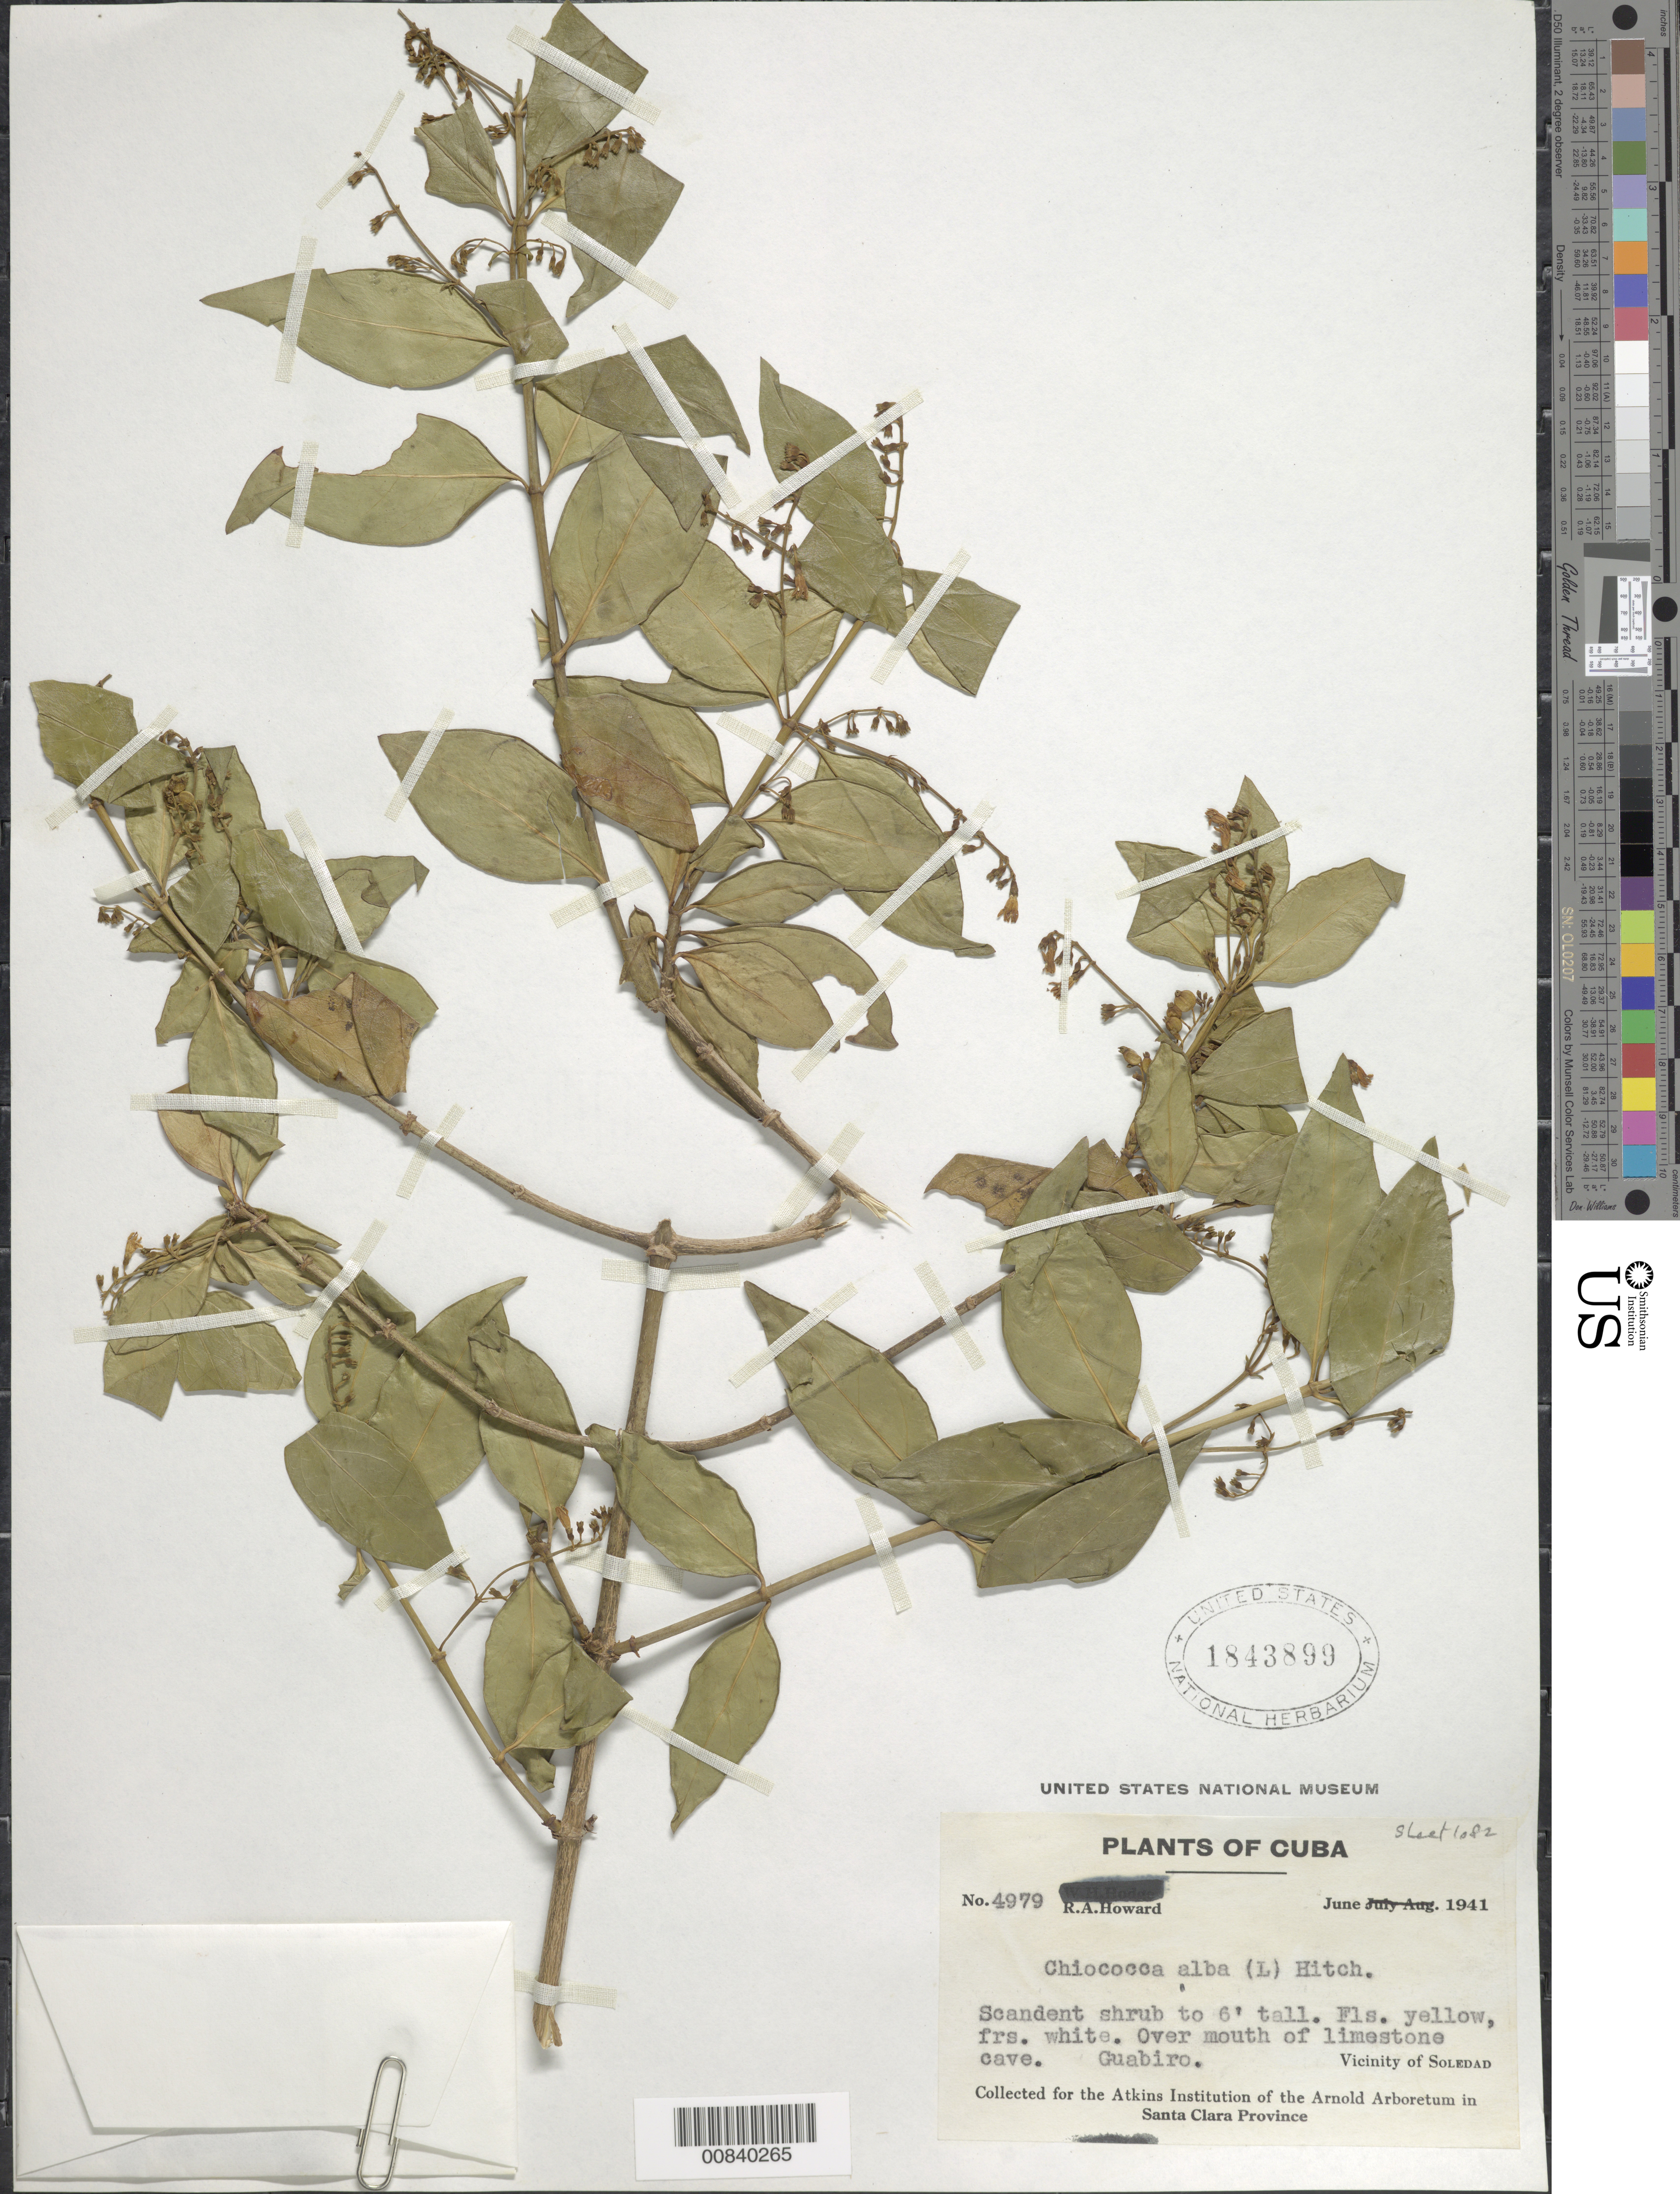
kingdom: Plantae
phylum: Tracheophyta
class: Magnoliopsida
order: Gentianales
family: Rubiaceae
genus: Chiococca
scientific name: Chiococca alba subsp. alba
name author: (L.) Hitchc.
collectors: R. A. Howard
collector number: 4979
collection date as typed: Jun 1941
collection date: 1941-06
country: Cuba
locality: Guabiro, over cave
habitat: Over mouth of limestone cave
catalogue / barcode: US 1843899